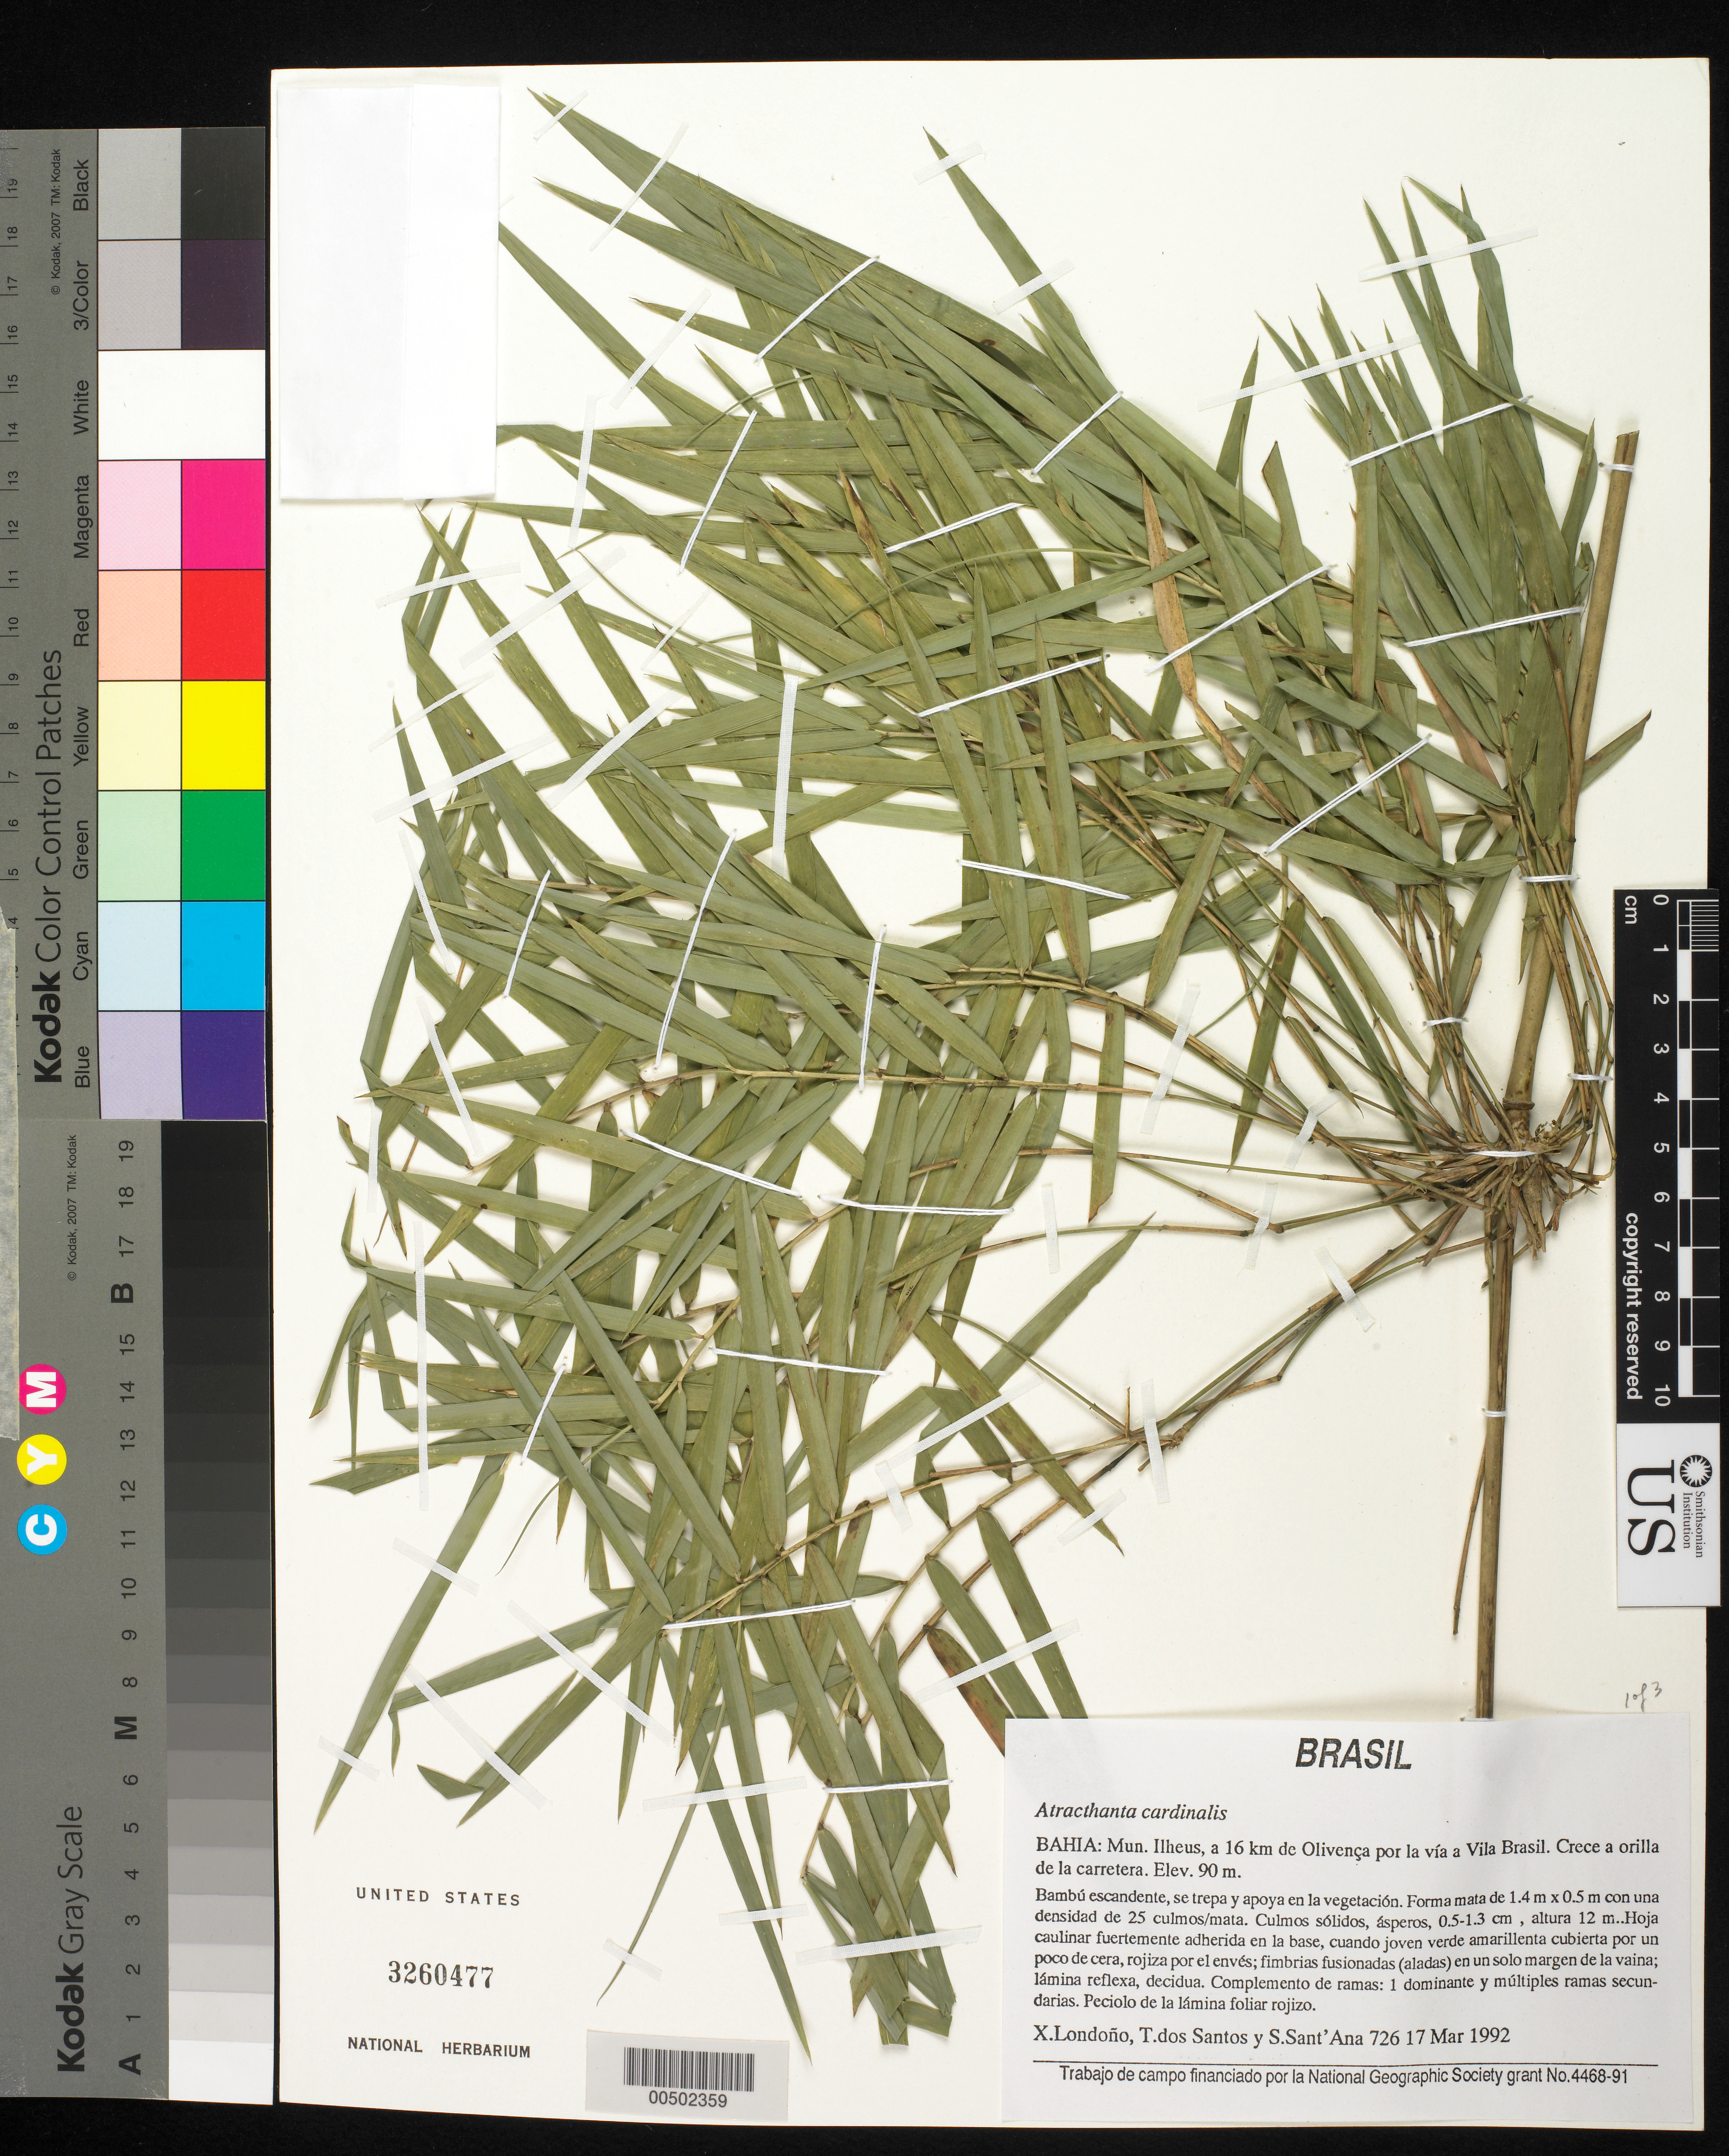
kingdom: Plantae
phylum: Tracheophyta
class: Liliopsida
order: Poales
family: Poaceae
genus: Atractantha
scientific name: Atractantha cardinalis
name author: Judz.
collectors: X. Londoño, T. S. Santos & S. C. Sant' Ana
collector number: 726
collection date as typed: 17 Mar 1992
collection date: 1992-03-17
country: Brazil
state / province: Bahia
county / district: Ilhéus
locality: A 16 km de olivenca por la via a vila brasil. crece a orilla de la carretera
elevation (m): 90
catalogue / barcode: US 3260477